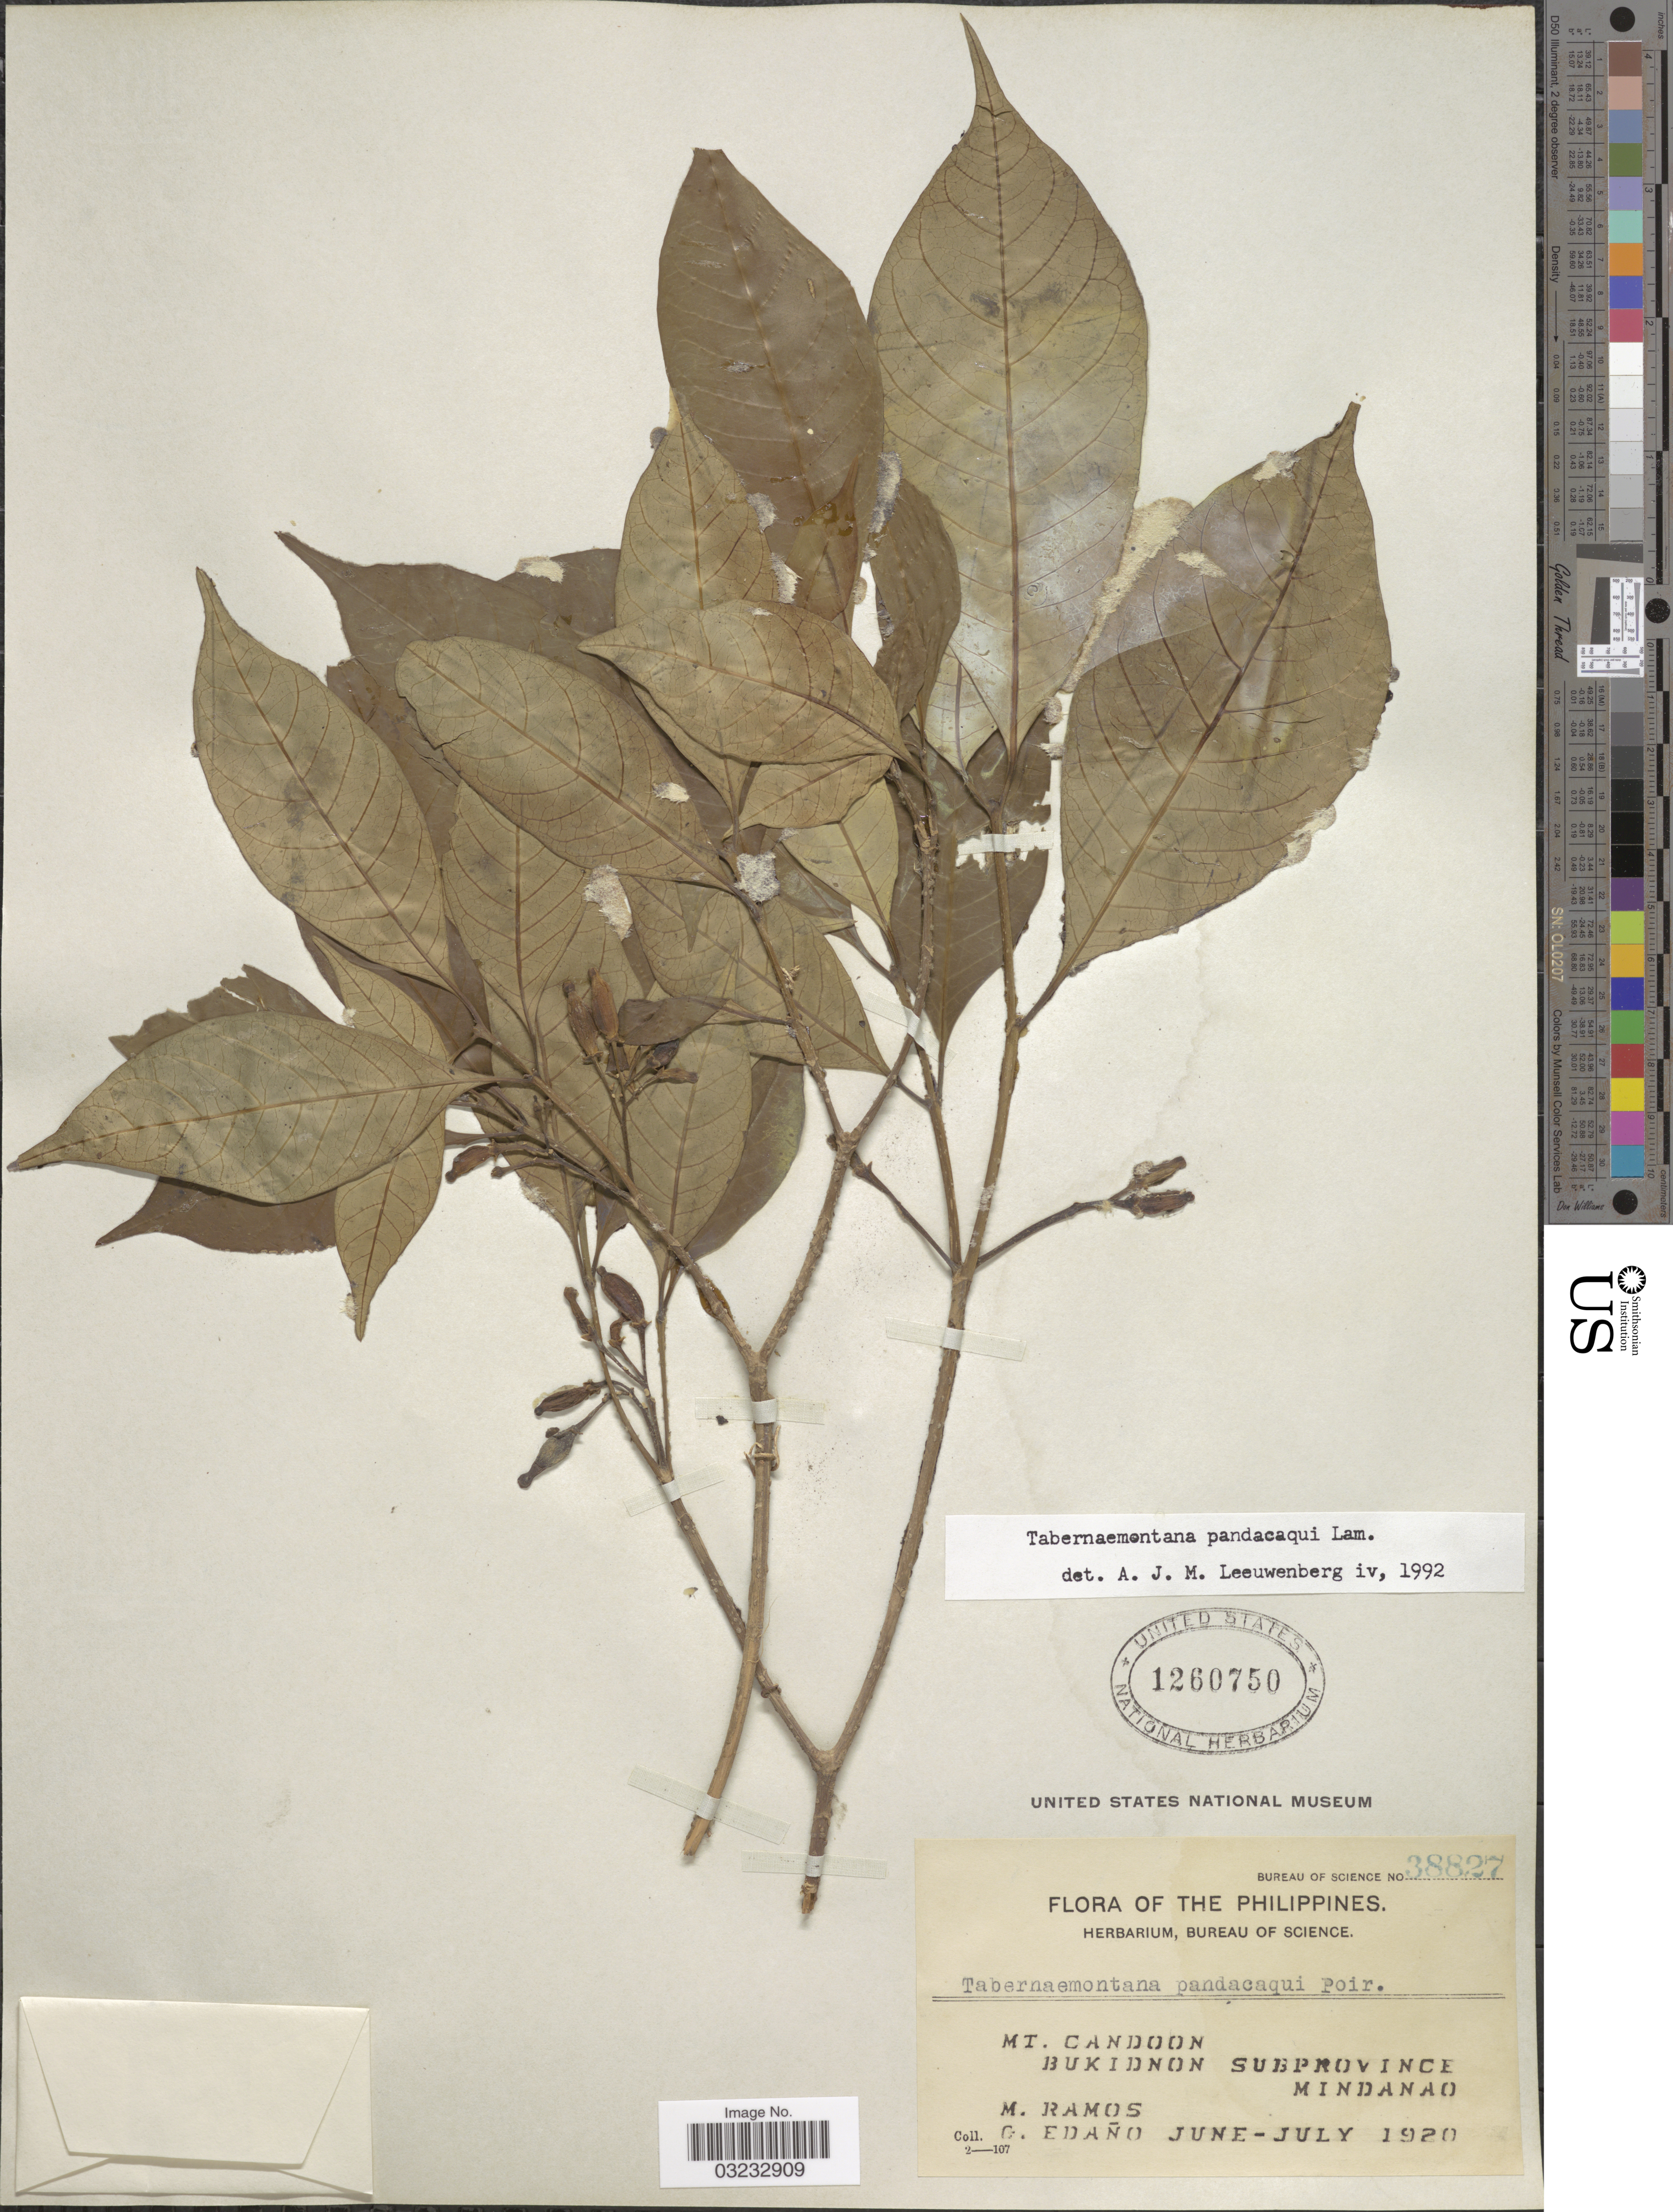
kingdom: Plantae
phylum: Tracheophyta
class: Magnoliopsida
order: Gentianales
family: Apocynaceae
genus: Tabernaemontana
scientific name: Tabernaemontana pandacaqui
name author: Poir.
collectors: M. Ramos & G. Edaño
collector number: Bureau of Science 38827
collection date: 1920-06/1920-07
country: Philippines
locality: Mt. Candoon, Bukidnon Subprovince, Mindanao.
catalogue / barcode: US 1260750